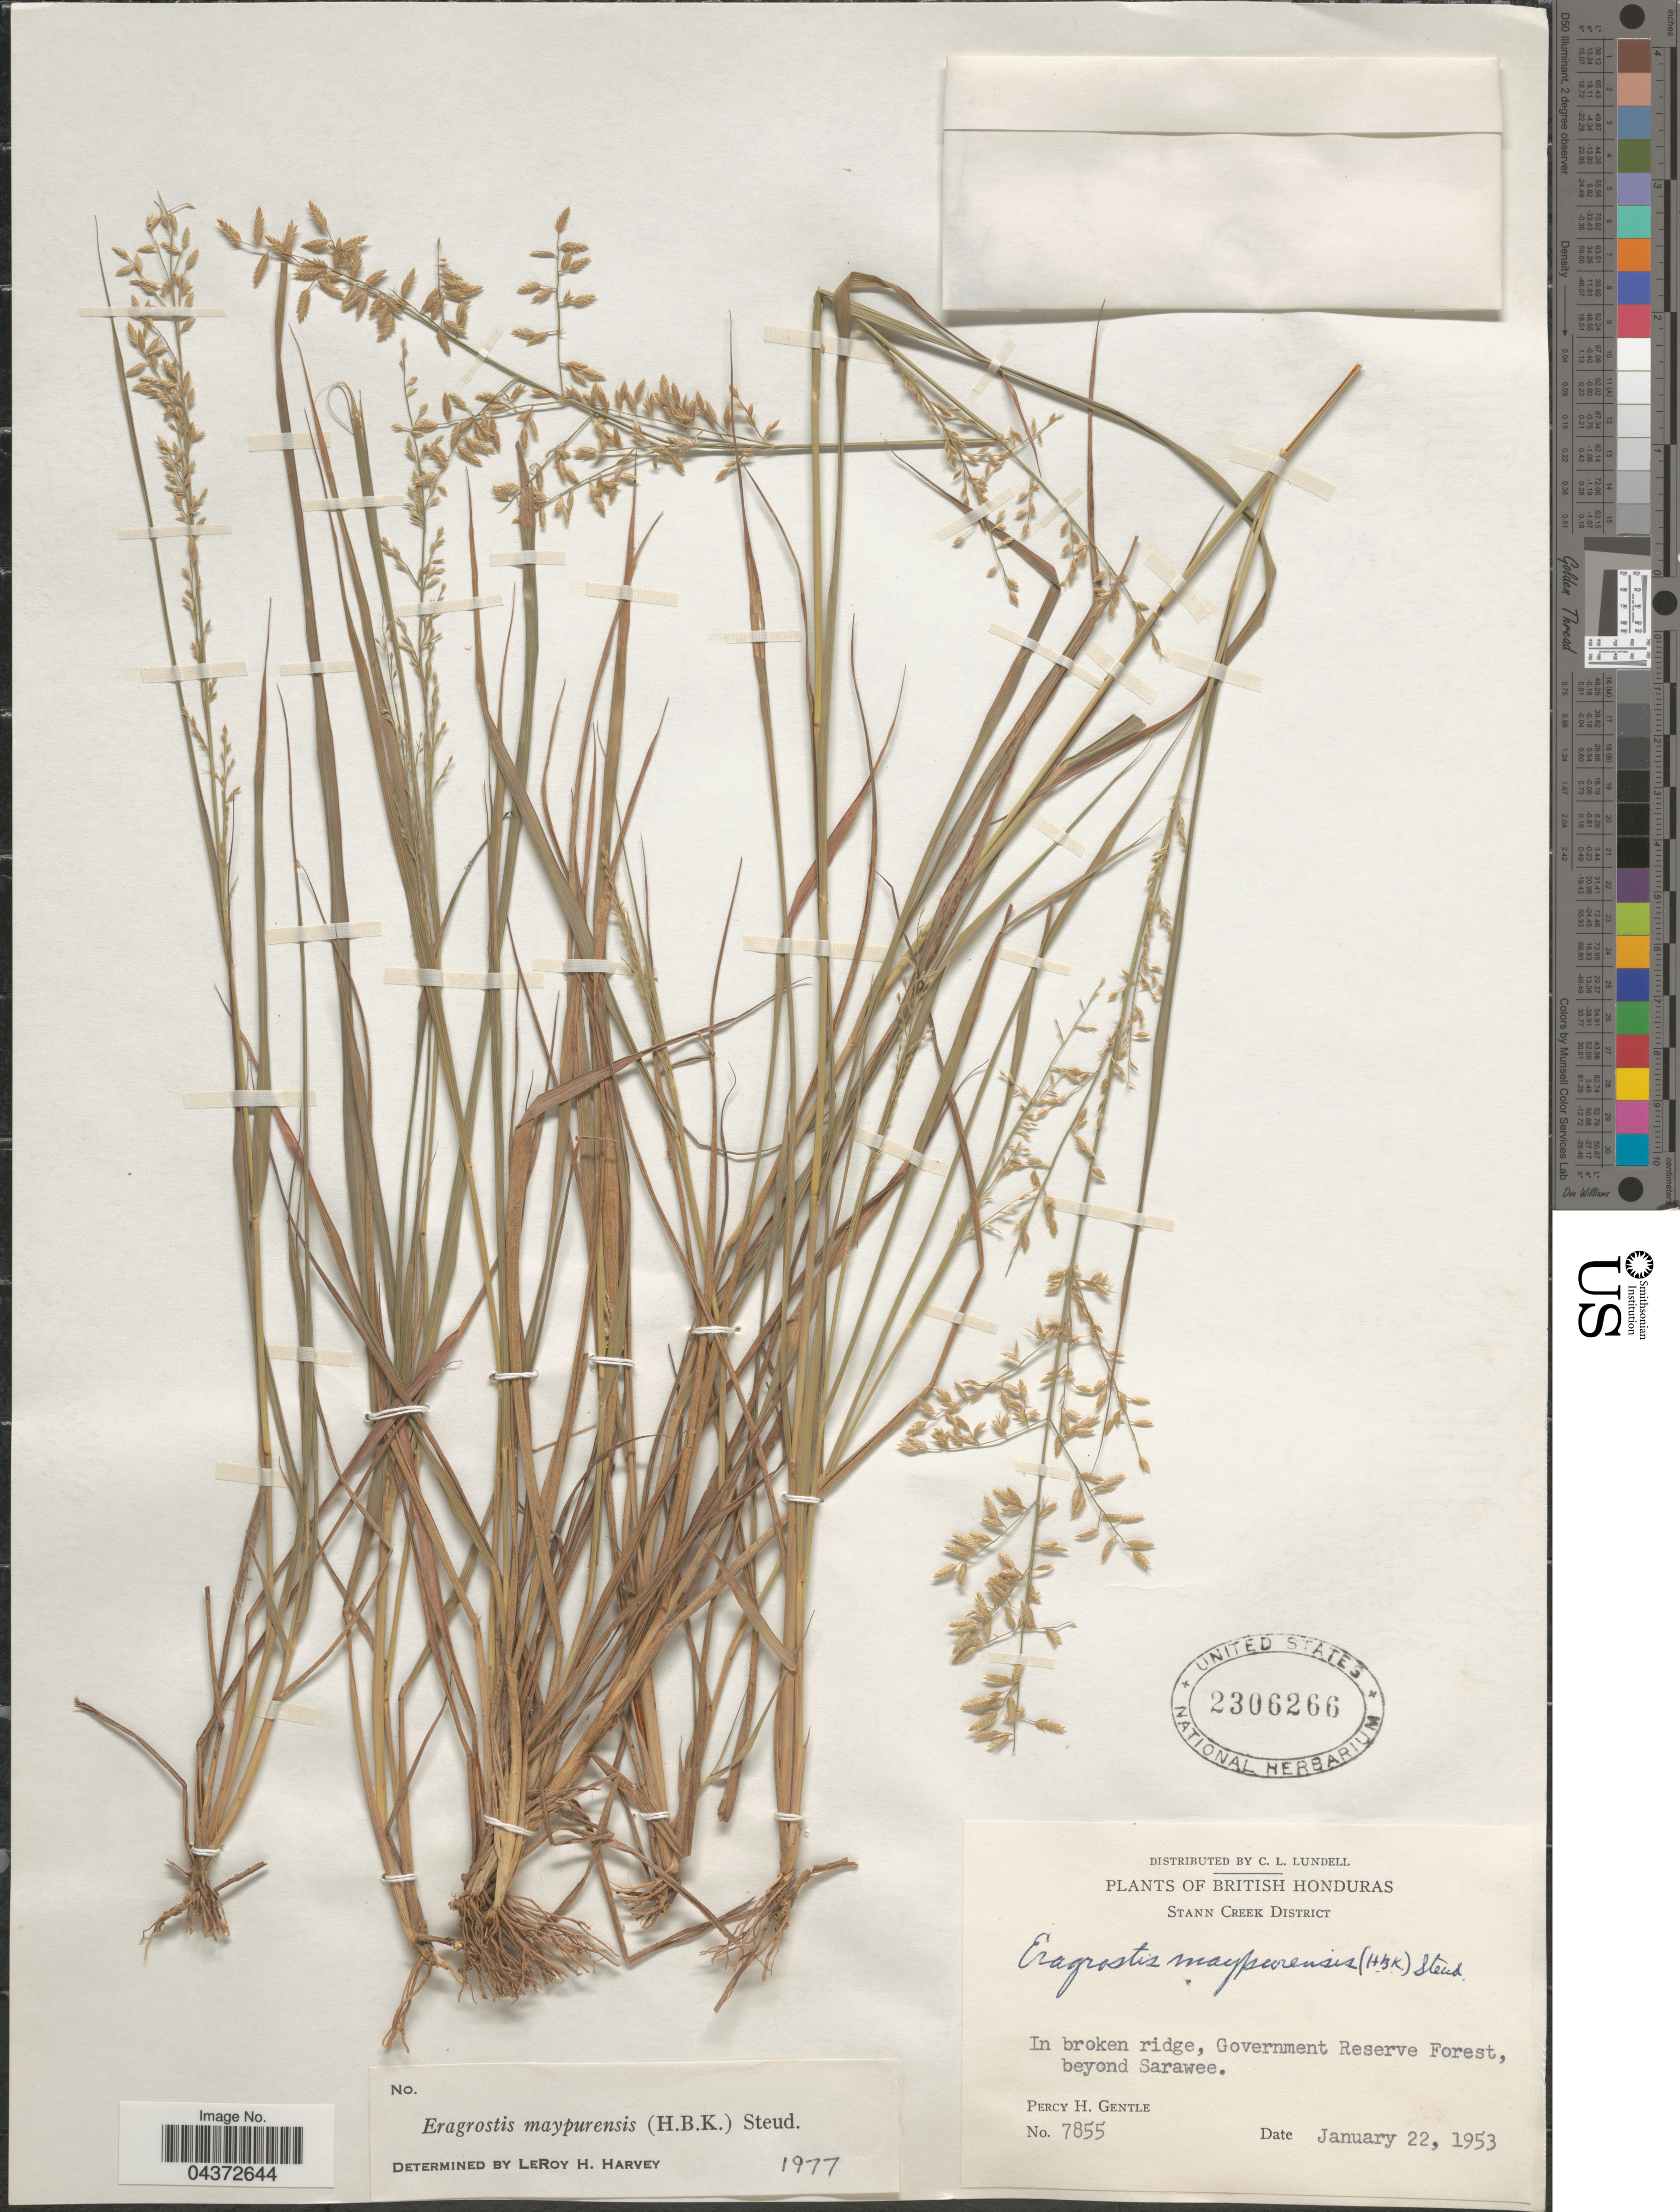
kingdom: Plantae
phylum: Tracheophyta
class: Liliopsida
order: Poales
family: Poaceae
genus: Eragrostis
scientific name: Eragrostis maypurensis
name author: (Kunth) Steud.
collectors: P. H. Gentle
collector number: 7855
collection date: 1953-01-22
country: Belize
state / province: Stann Creek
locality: British Honduras. Stann Creek District. In broken ridge, Government Reserve Forest, beyond Sarawee.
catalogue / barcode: US 2306266